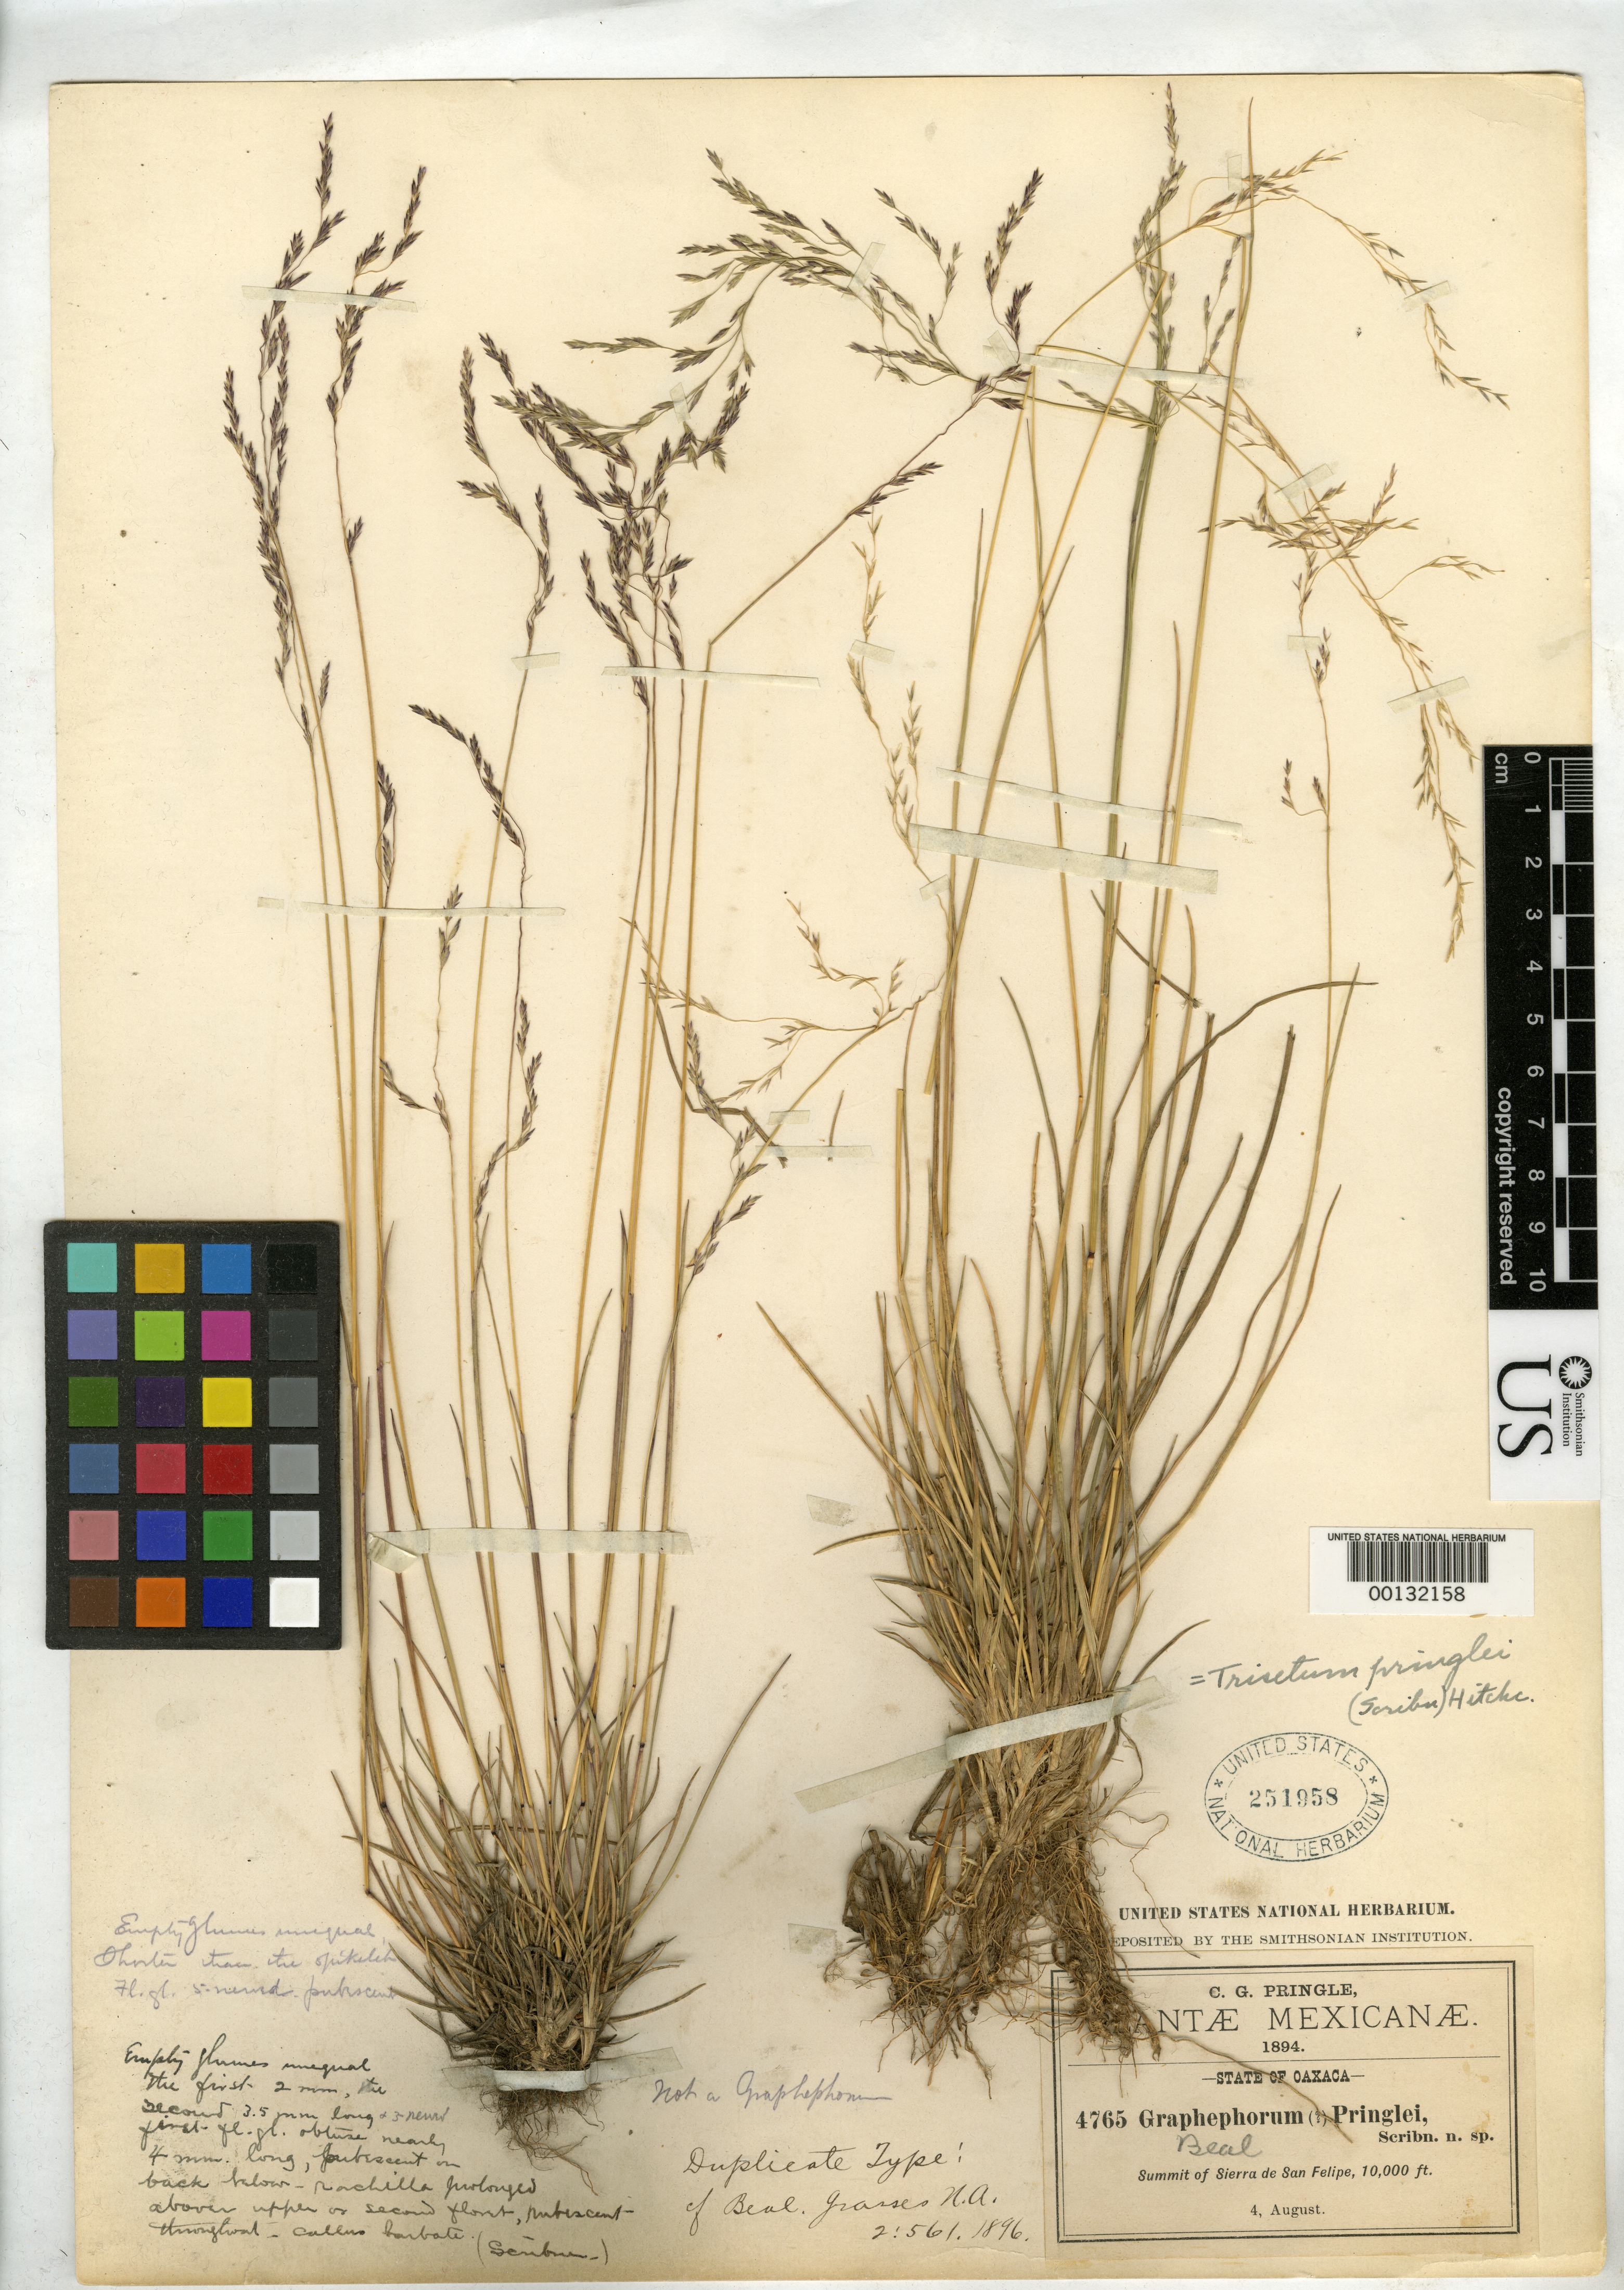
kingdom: Plantae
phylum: Tracheophyta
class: Liliopsida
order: Poales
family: Poaceae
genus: Graphephorum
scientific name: Graphephorum pringlei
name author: Scribn. ex W.J. Beal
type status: Type Collection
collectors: C. G. Pringle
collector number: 4765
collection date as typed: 04 Aug 1894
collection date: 1894-08-04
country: Mexico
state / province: Oaxaca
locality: Summit of Sierra de San Felipe; alt. 10000 ft.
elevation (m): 3048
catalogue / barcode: US 251958